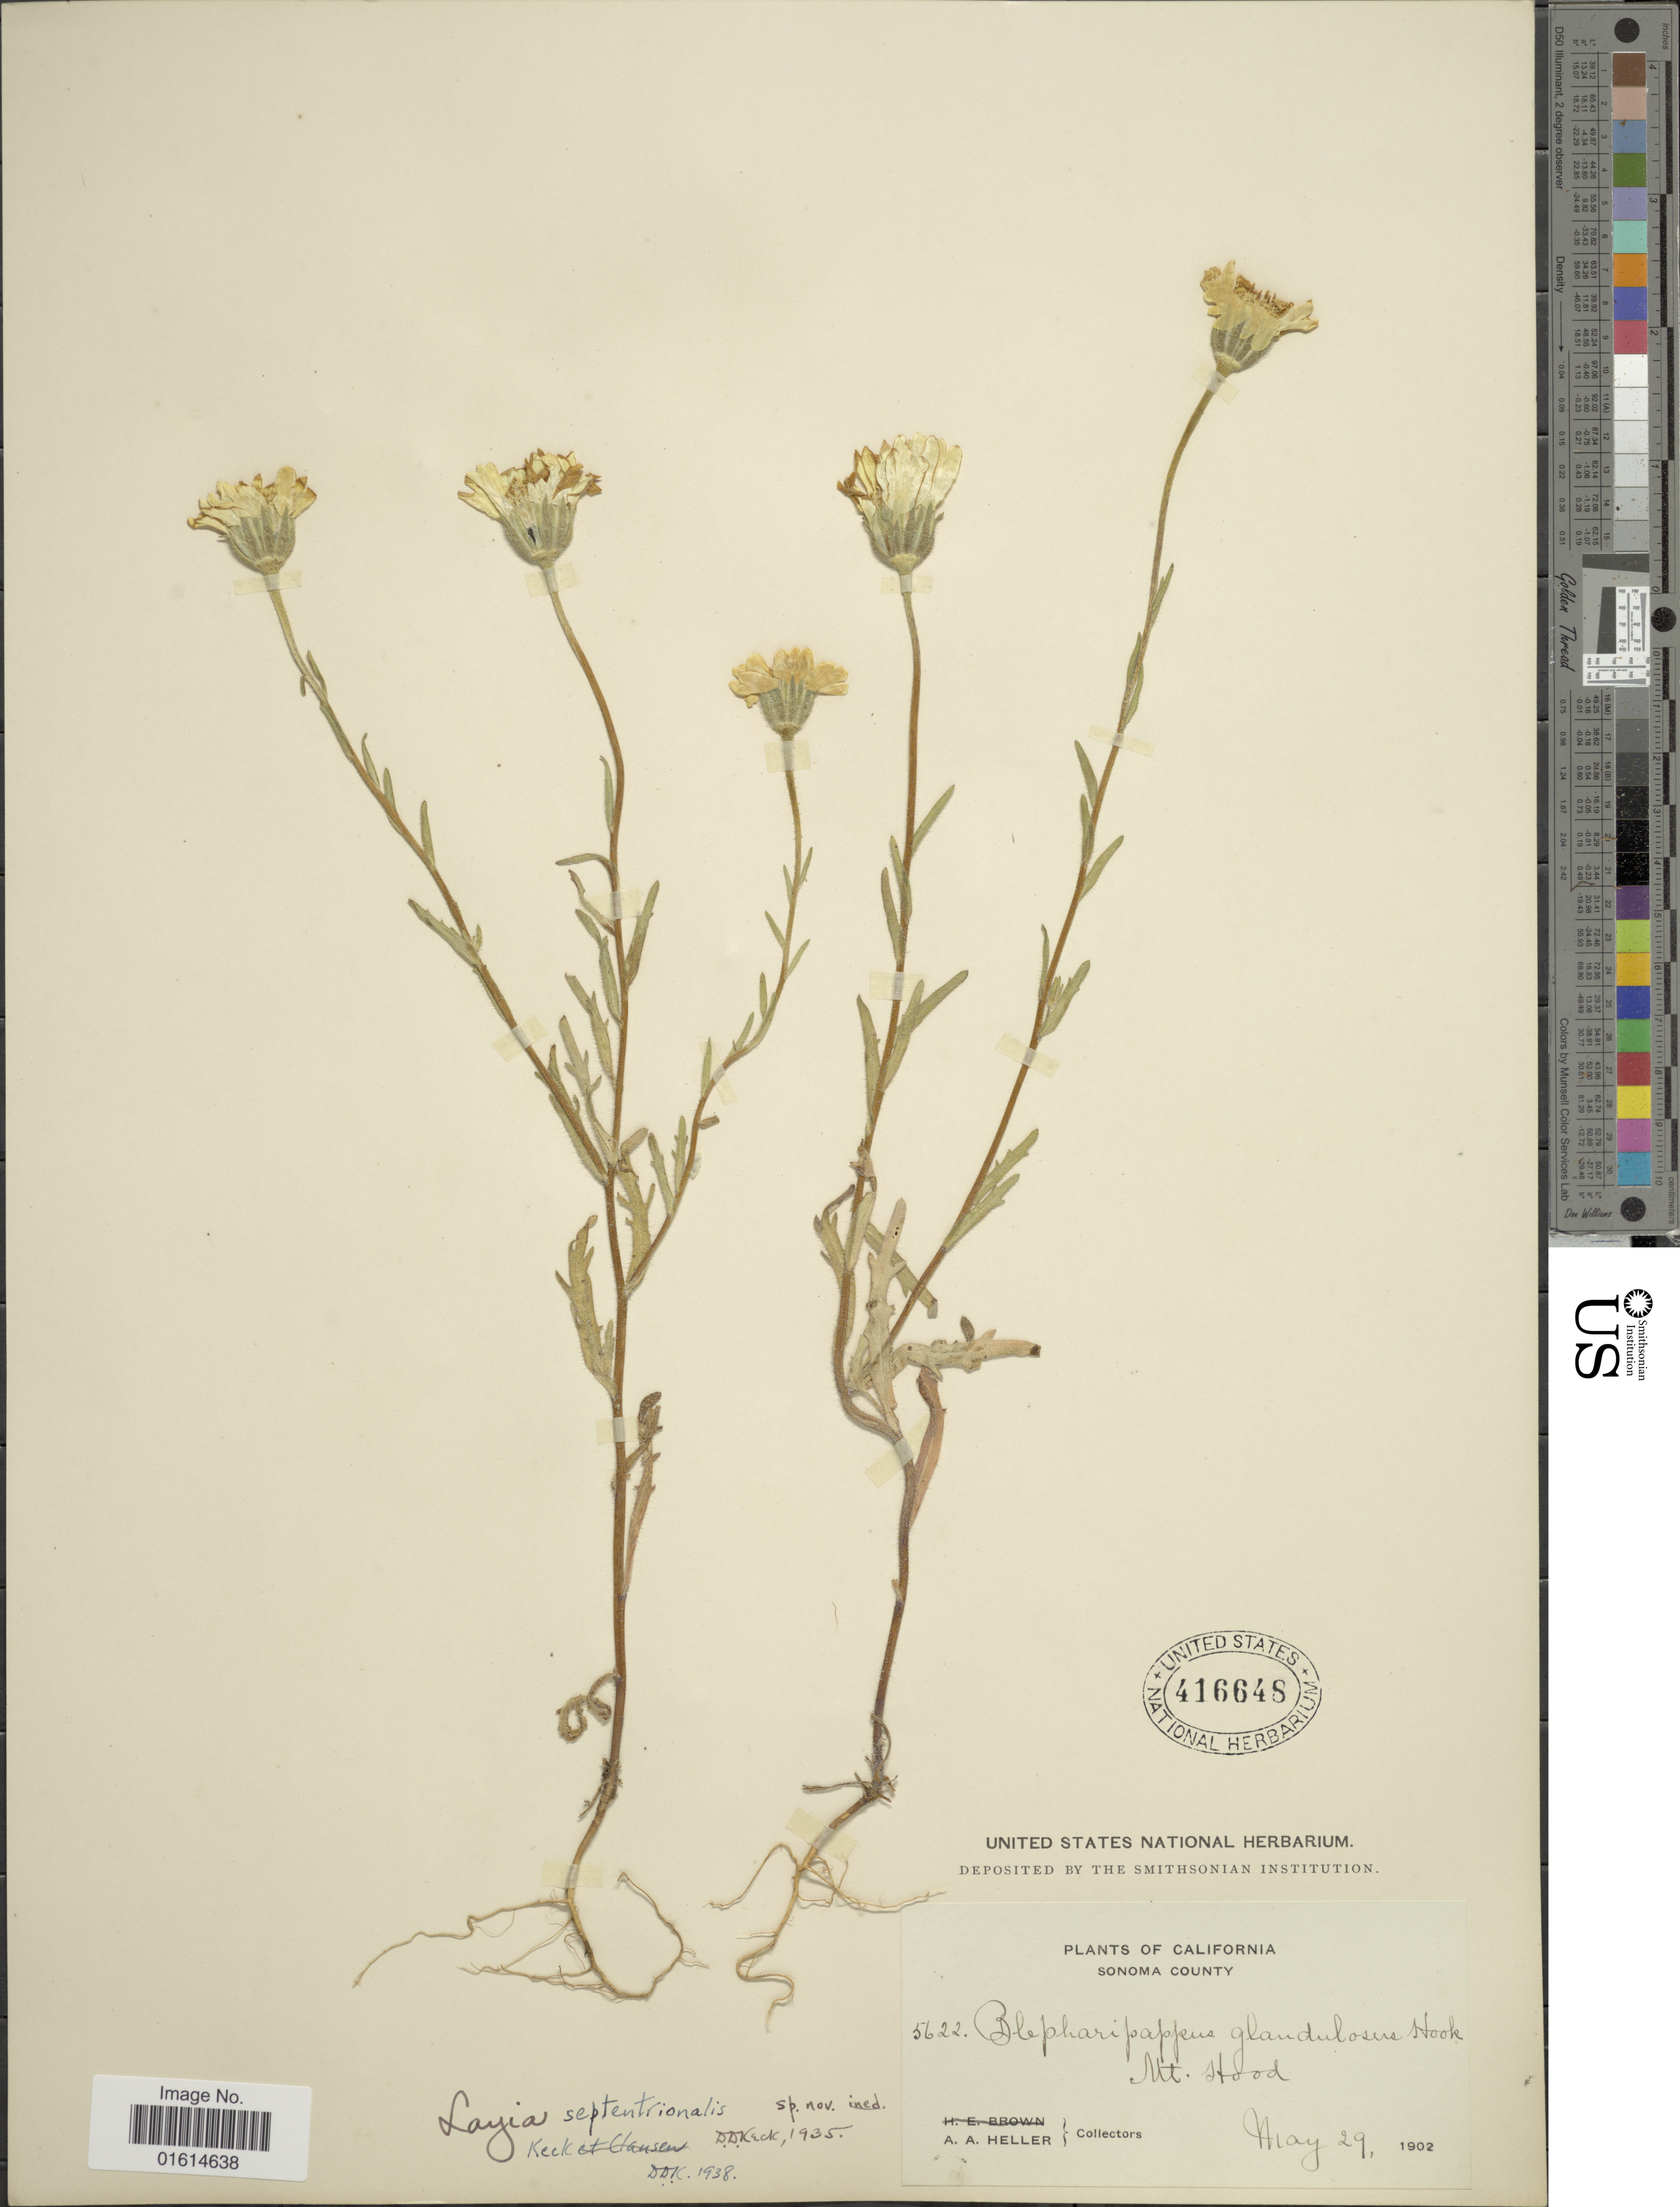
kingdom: Plantae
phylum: Tracheophyta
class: Magnoliopsida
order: Asterales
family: Asteraceae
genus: Layia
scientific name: Layia septentrionalis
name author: D.D. Keck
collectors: A. A. Heller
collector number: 5622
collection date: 1902-05-29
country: United States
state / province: California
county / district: Sonoma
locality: Sonoma County, Mt. Hood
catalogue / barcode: US 416648